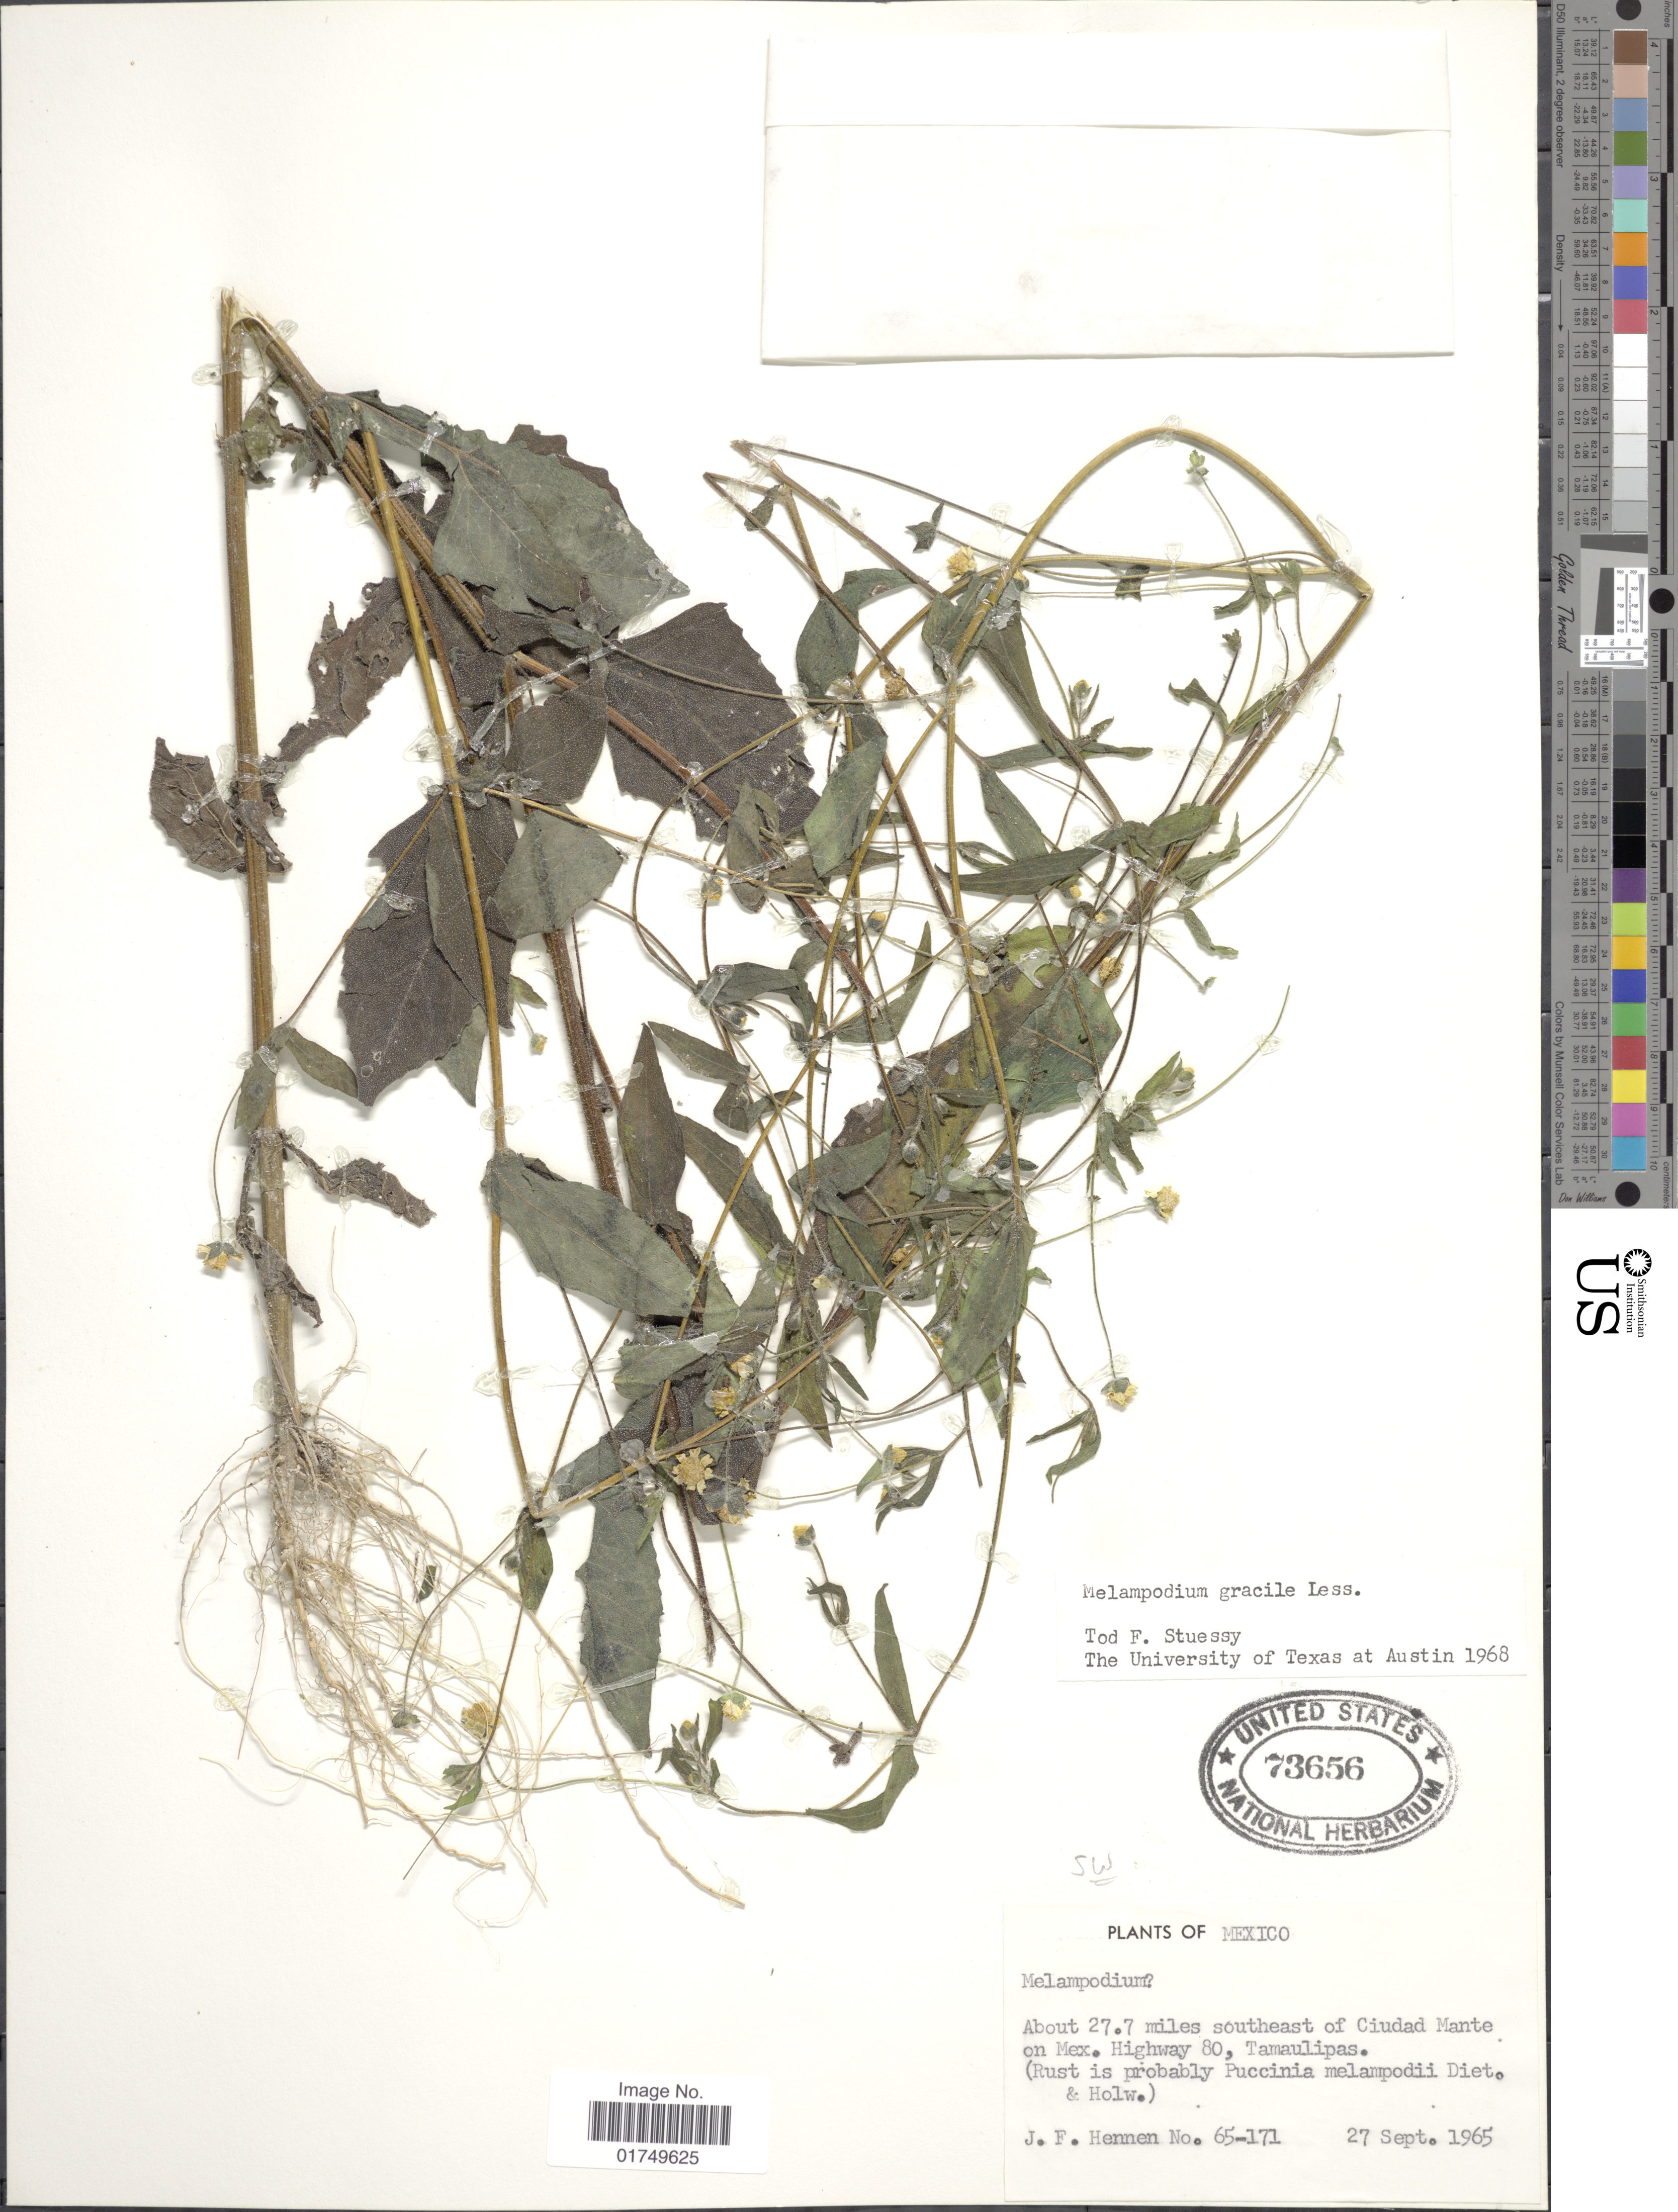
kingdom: Plantae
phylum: Tracheophyta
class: Magnoliopsida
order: Asterales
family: Asteraceae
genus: Melampodium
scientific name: Melampodium gracile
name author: Less.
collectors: J. Hennen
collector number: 65-171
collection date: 1965-09-27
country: Mexico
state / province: Tamaulipas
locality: About 27.7 miles southeast of Ciudad Mante on Mex. Highway 80, Tamaulipas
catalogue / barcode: US 73656